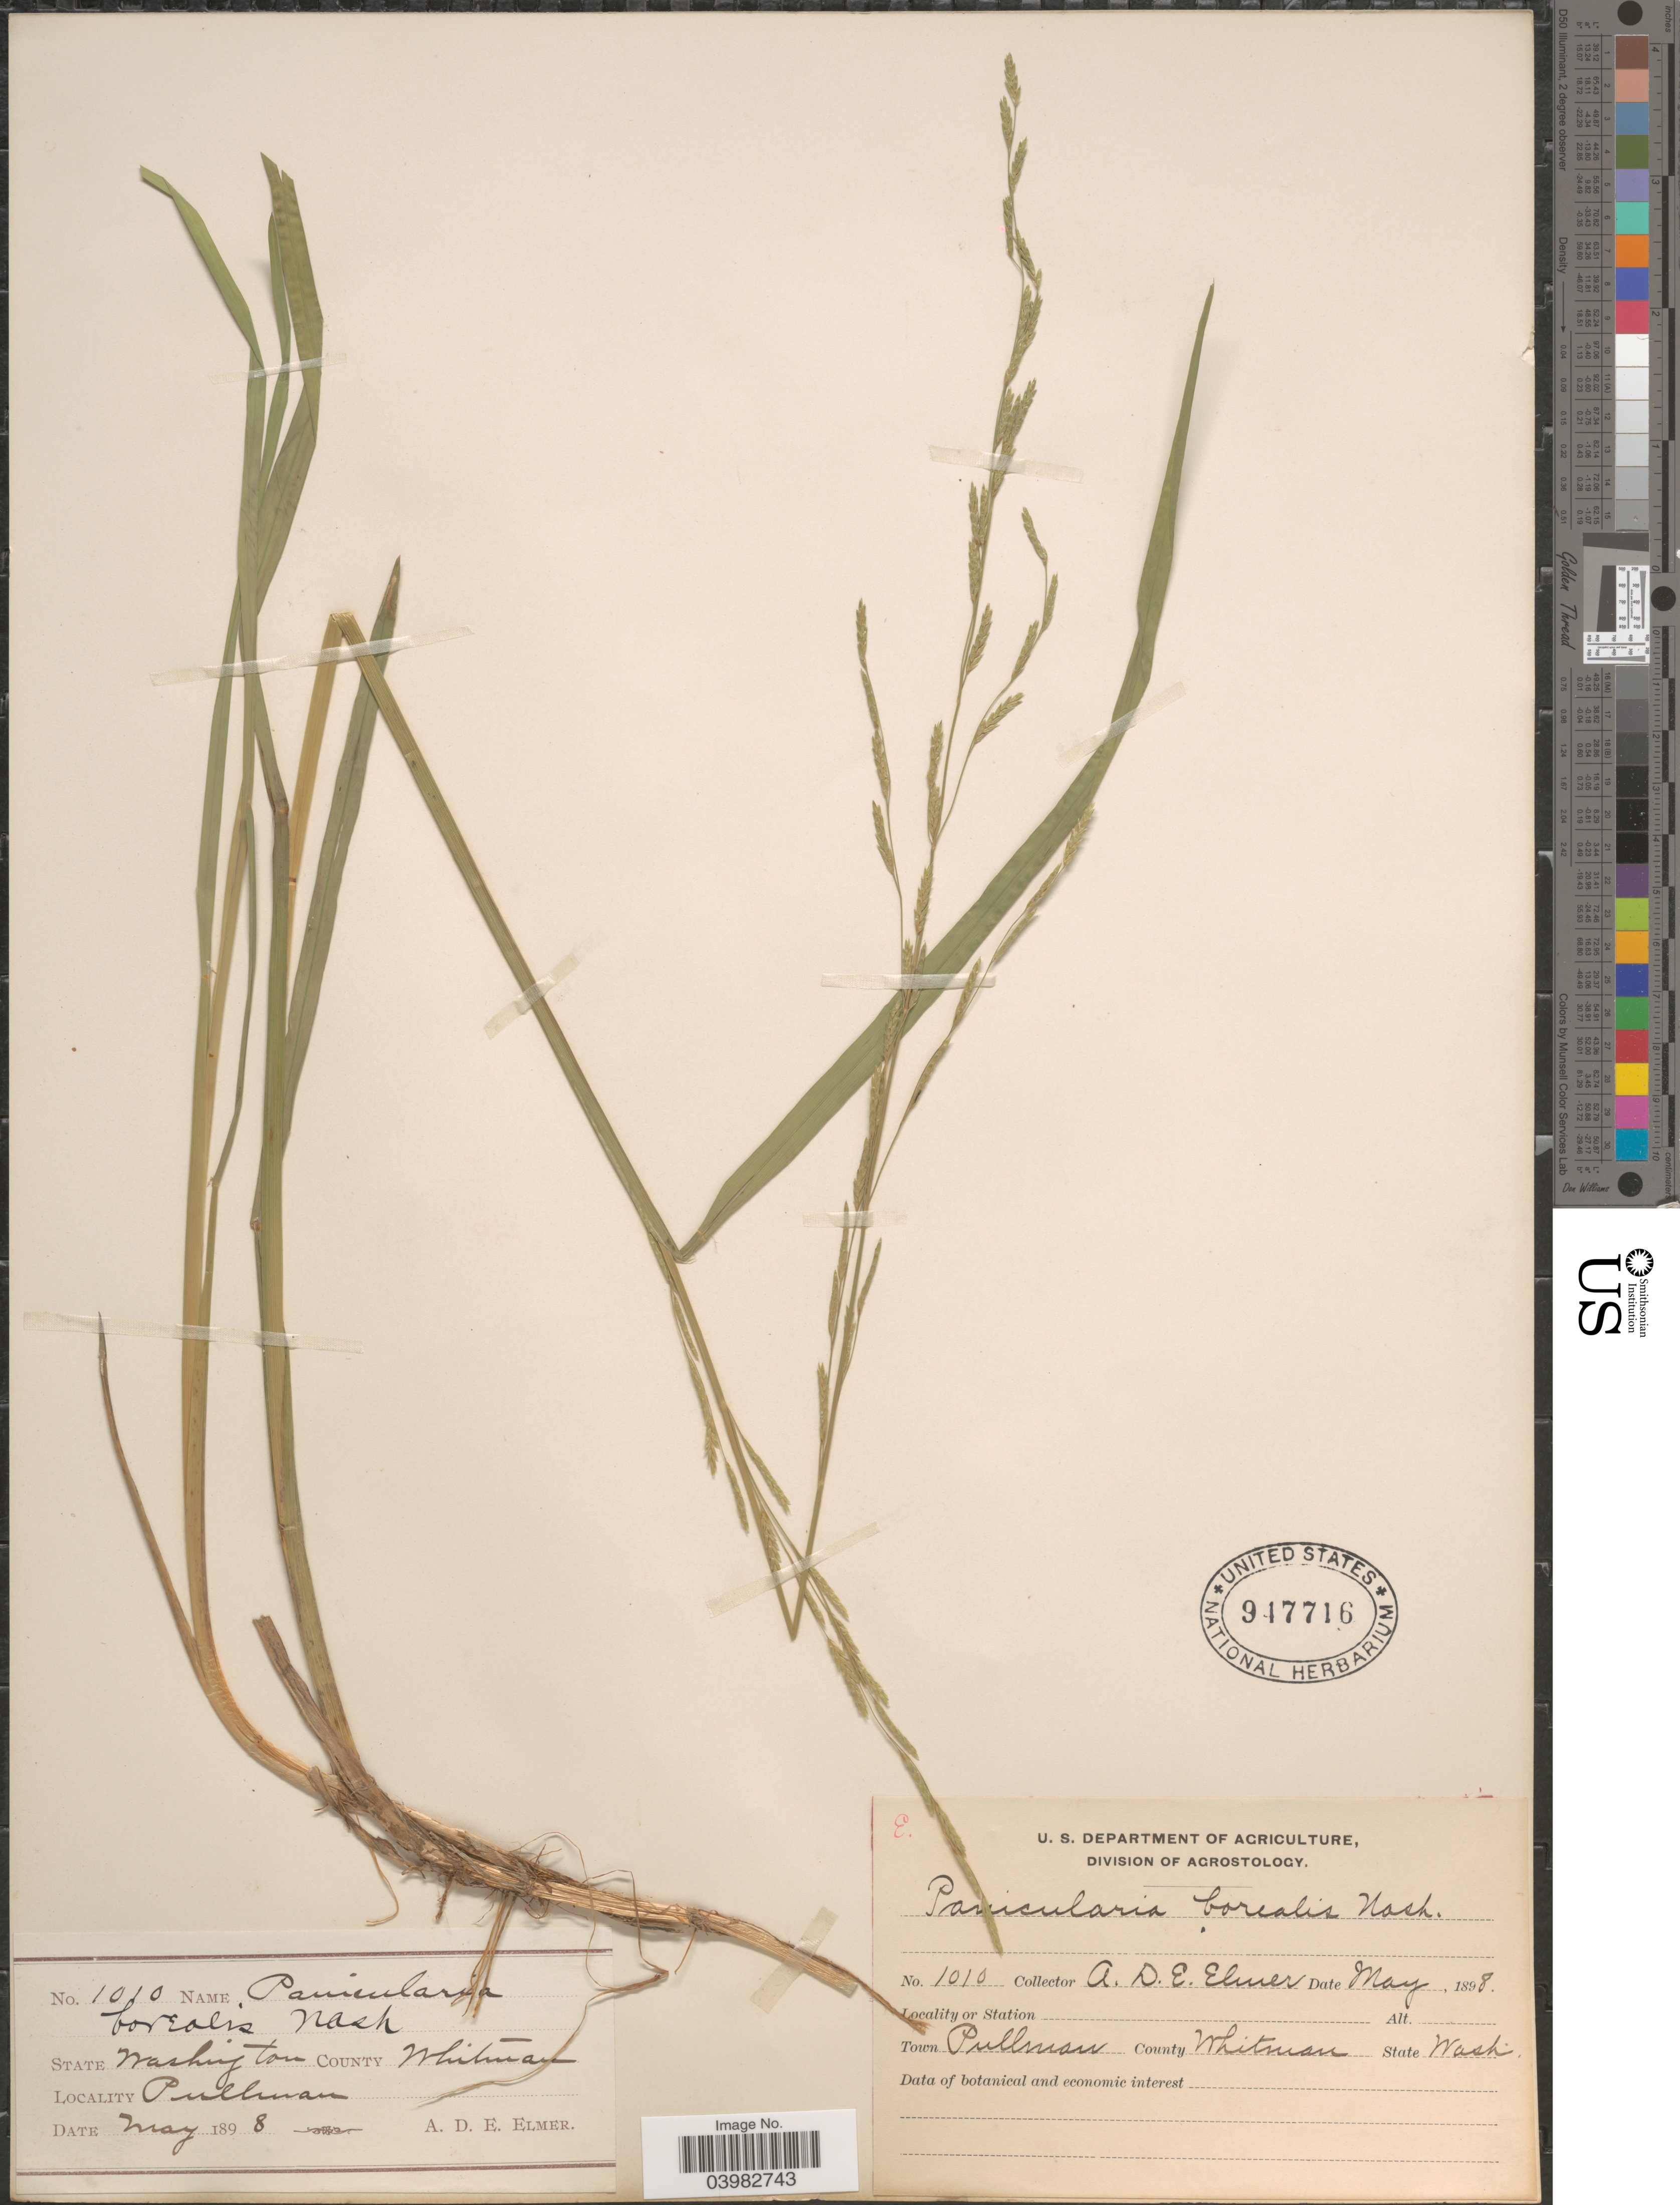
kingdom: Plantae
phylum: Tracheophyta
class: Liliopsida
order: Poales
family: Poaceae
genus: Glyceria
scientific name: Glyceria borealis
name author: (Nash) Batchelder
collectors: A. D. E. Elmer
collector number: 1010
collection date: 1898-05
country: United States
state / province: Washington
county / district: Whitman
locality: County Whitman. Town Pullman.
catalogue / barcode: US 947716